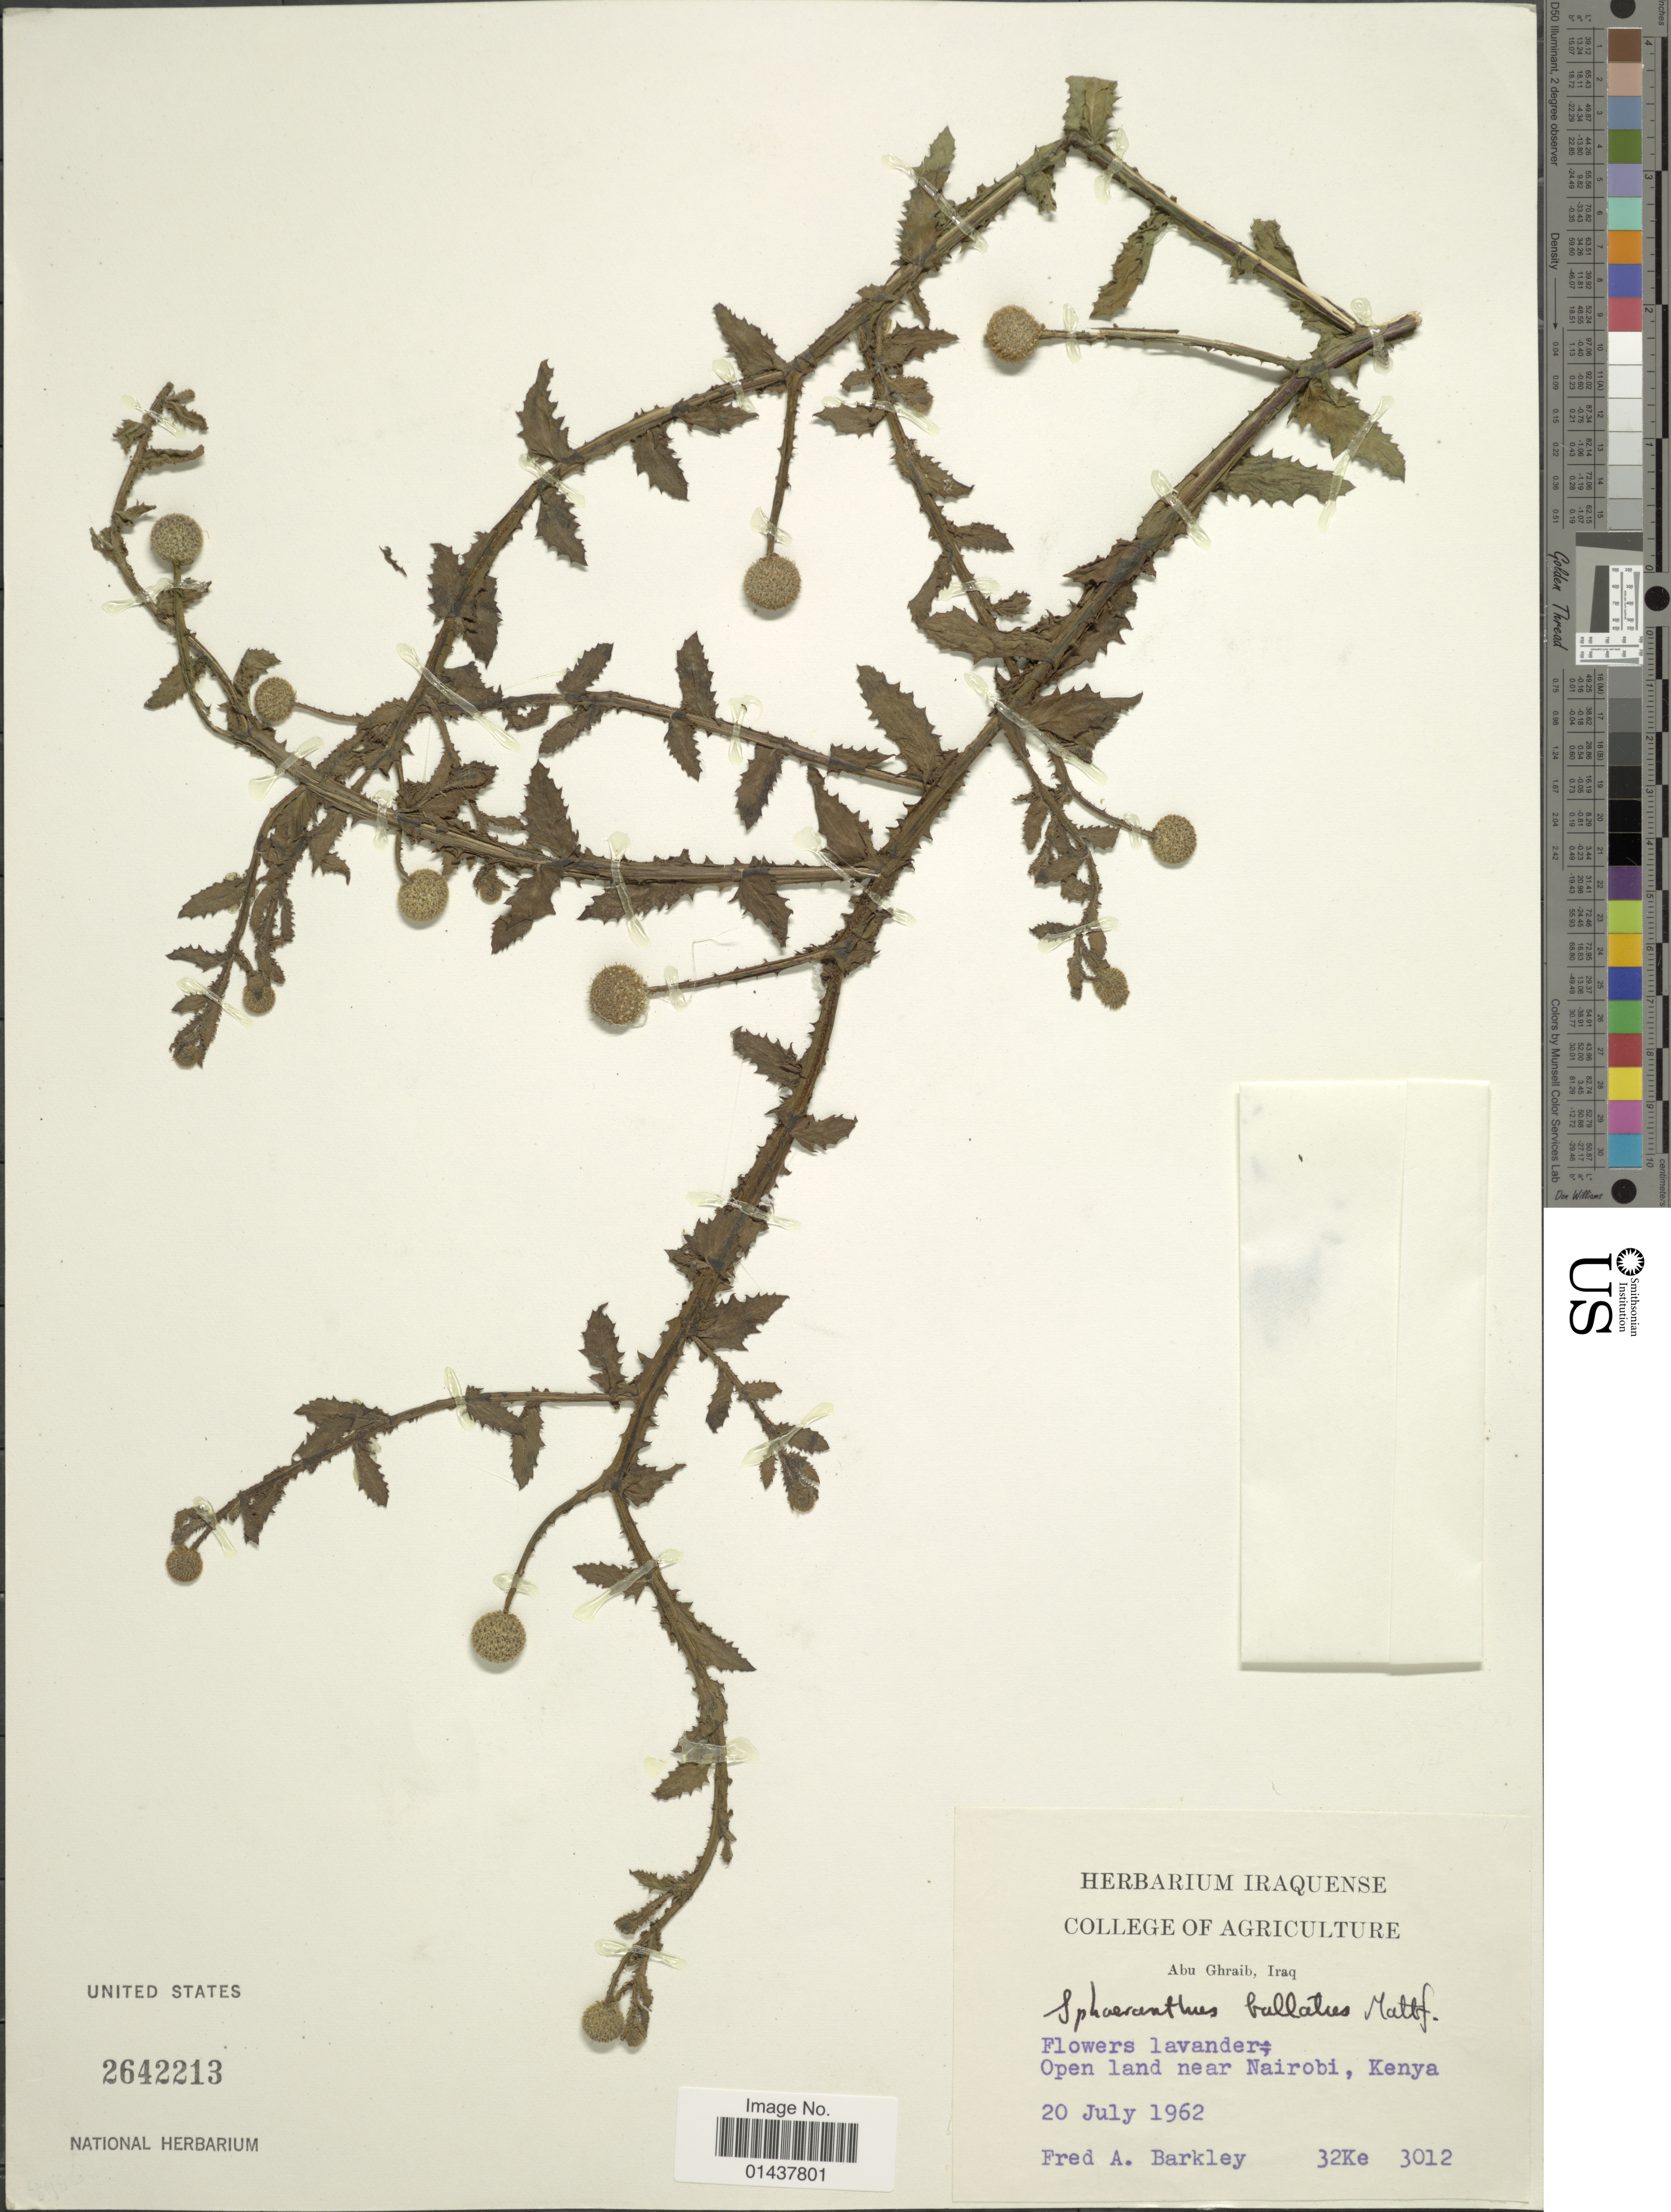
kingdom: Plantae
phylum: Tracheophyta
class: Magnoliopsida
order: Asterales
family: Asteraceae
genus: Sphaeranthus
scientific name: Sphaeranthus bullatus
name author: Mattf.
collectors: F. A. Barkley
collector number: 32Ke 3012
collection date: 1962-07-20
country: Kenya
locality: Open land near Nairobi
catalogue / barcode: US 2642213